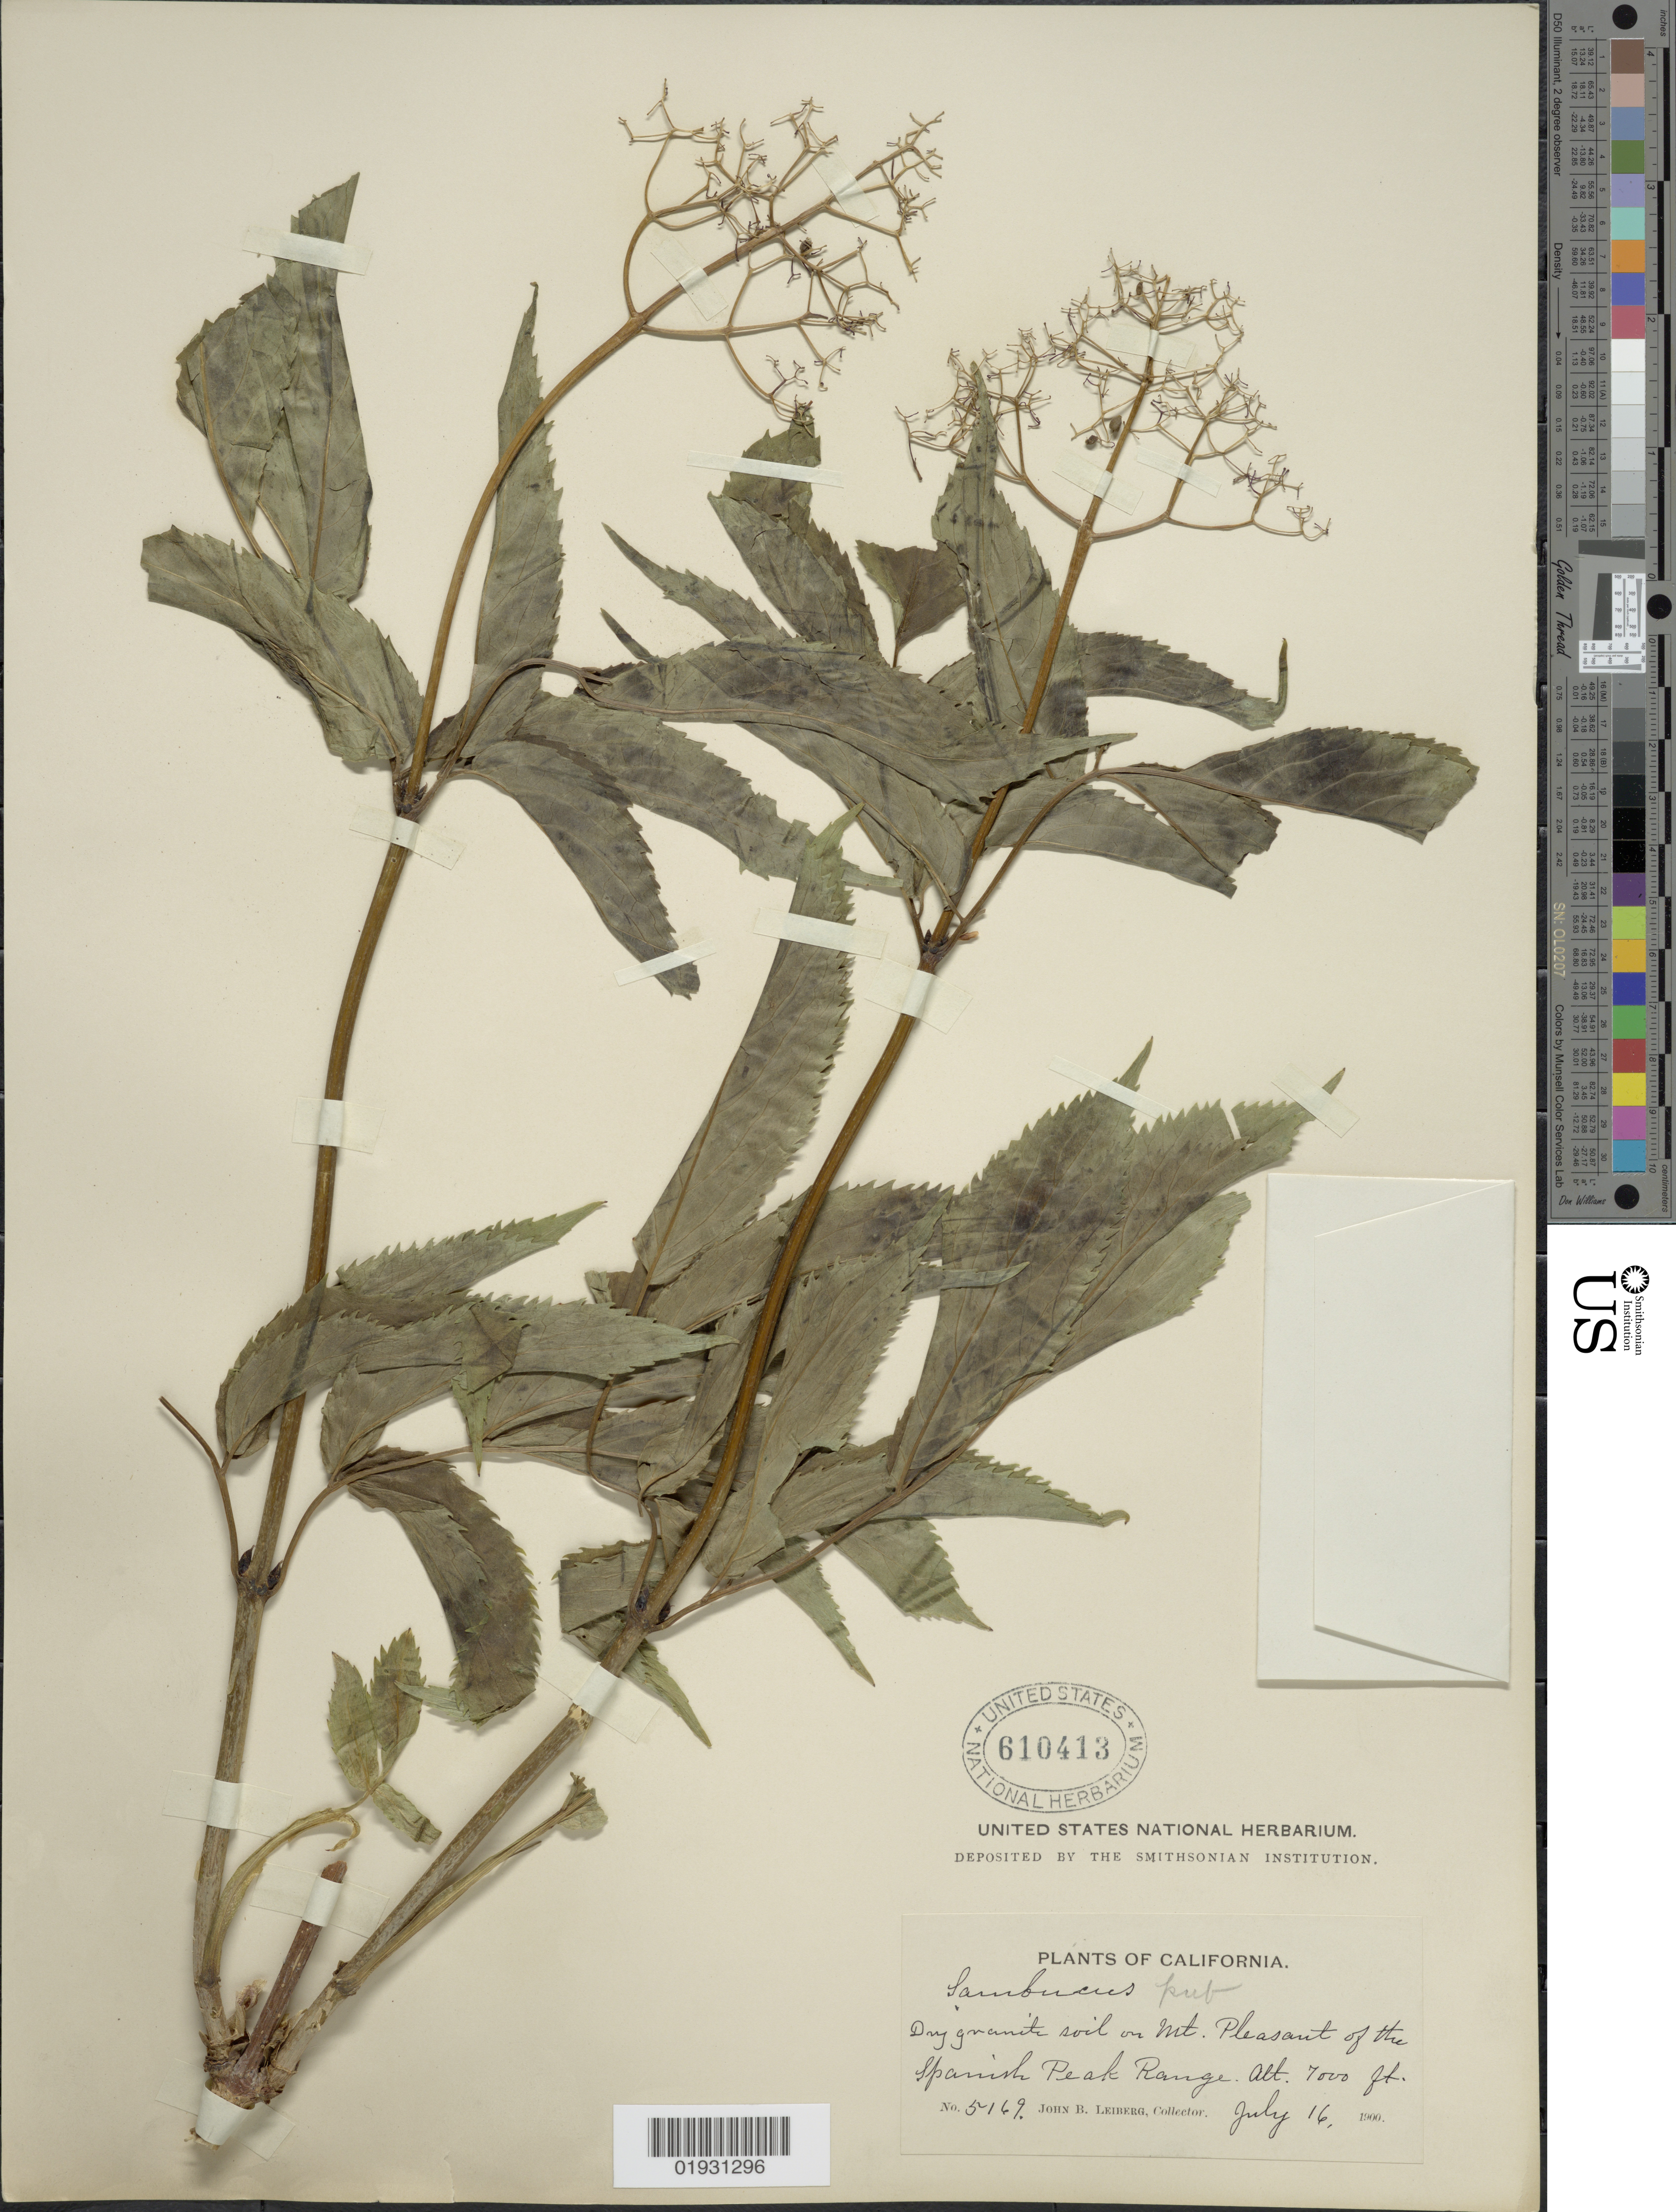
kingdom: Plantae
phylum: Tracheophyta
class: Magnoliopsida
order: Dipsacales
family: Viburnaceae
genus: Sambucus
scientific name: Sambucus racemosa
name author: L.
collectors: J. B. Leiberg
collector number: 5169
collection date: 1900-07-16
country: United States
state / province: California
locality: Dry granite soil on Mt. Pleasant of the Spanish Peak Range.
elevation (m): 2134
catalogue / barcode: US 610413